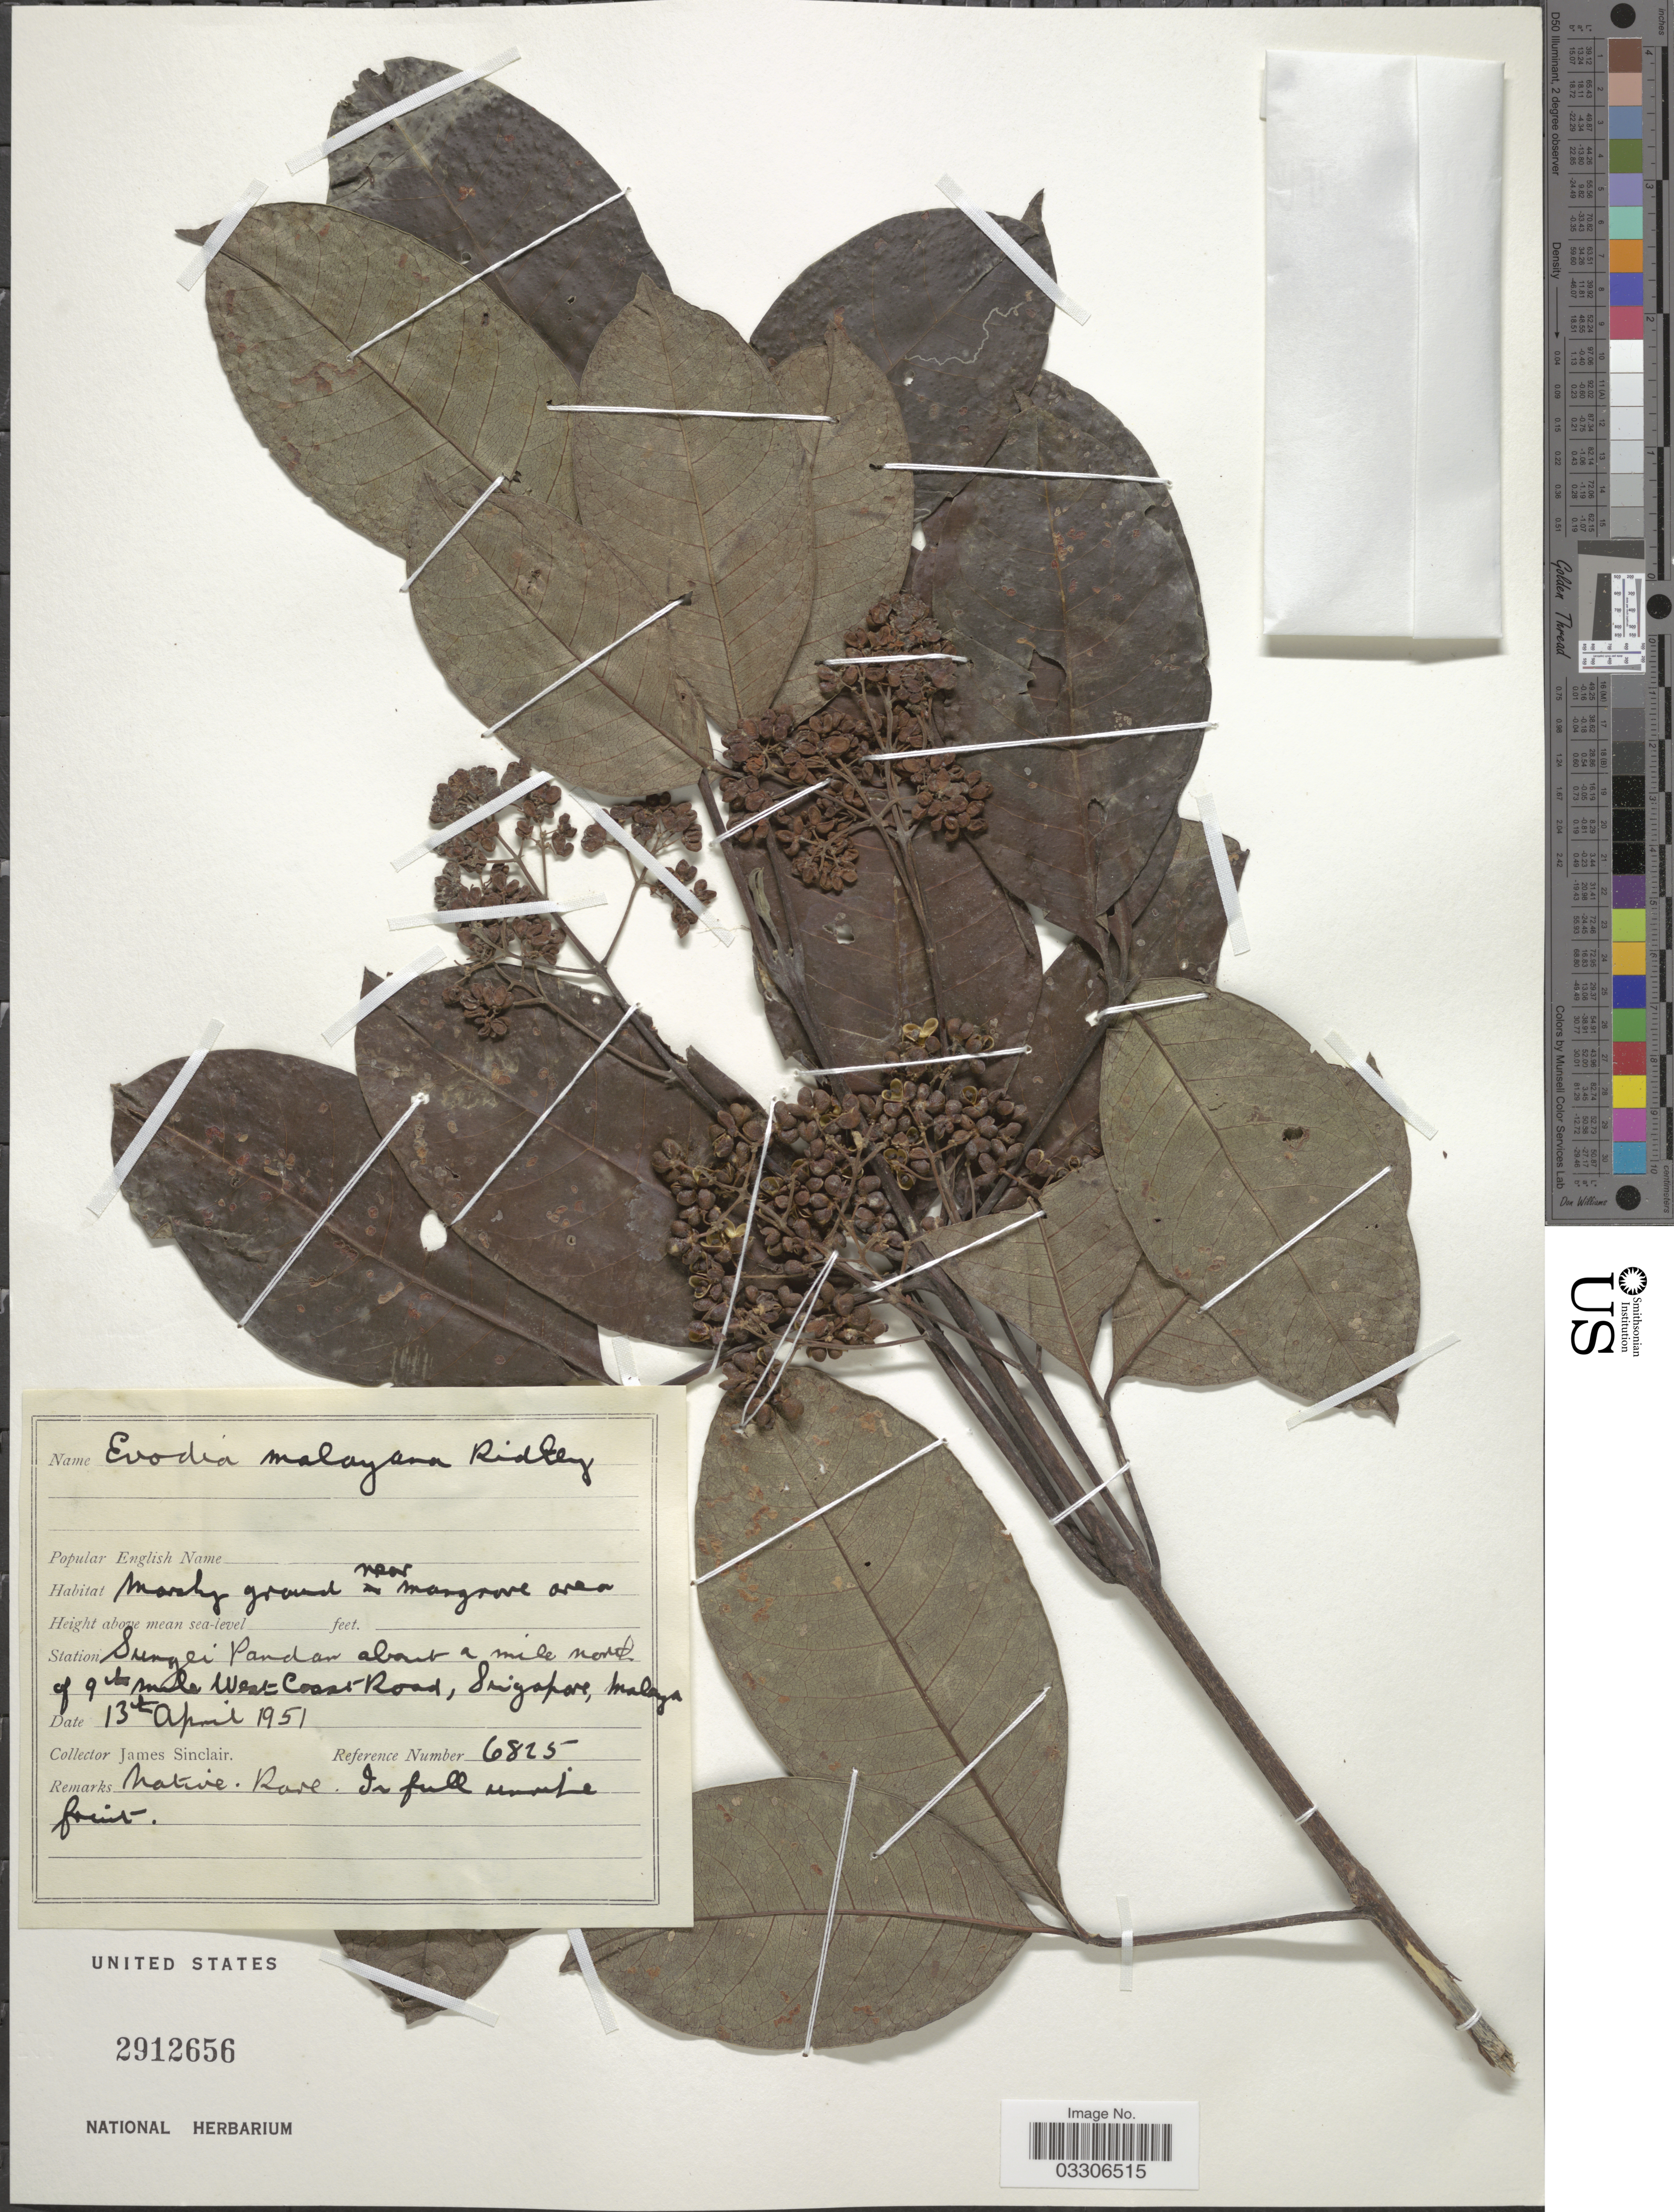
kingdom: Plantae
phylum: Tracheophyta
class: Magnoliopsida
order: Sapindales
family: Rutaceae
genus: Melicope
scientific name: Melicope lunu-ankenda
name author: (Gaertn.) T.G. Hartley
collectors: J. Sinclair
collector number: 6825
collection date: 1951-04-13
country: Singapore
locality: Station Sungei Pandan about a mile north of 9th mile West Coast Road, Malaya.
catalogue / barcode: US 2912656